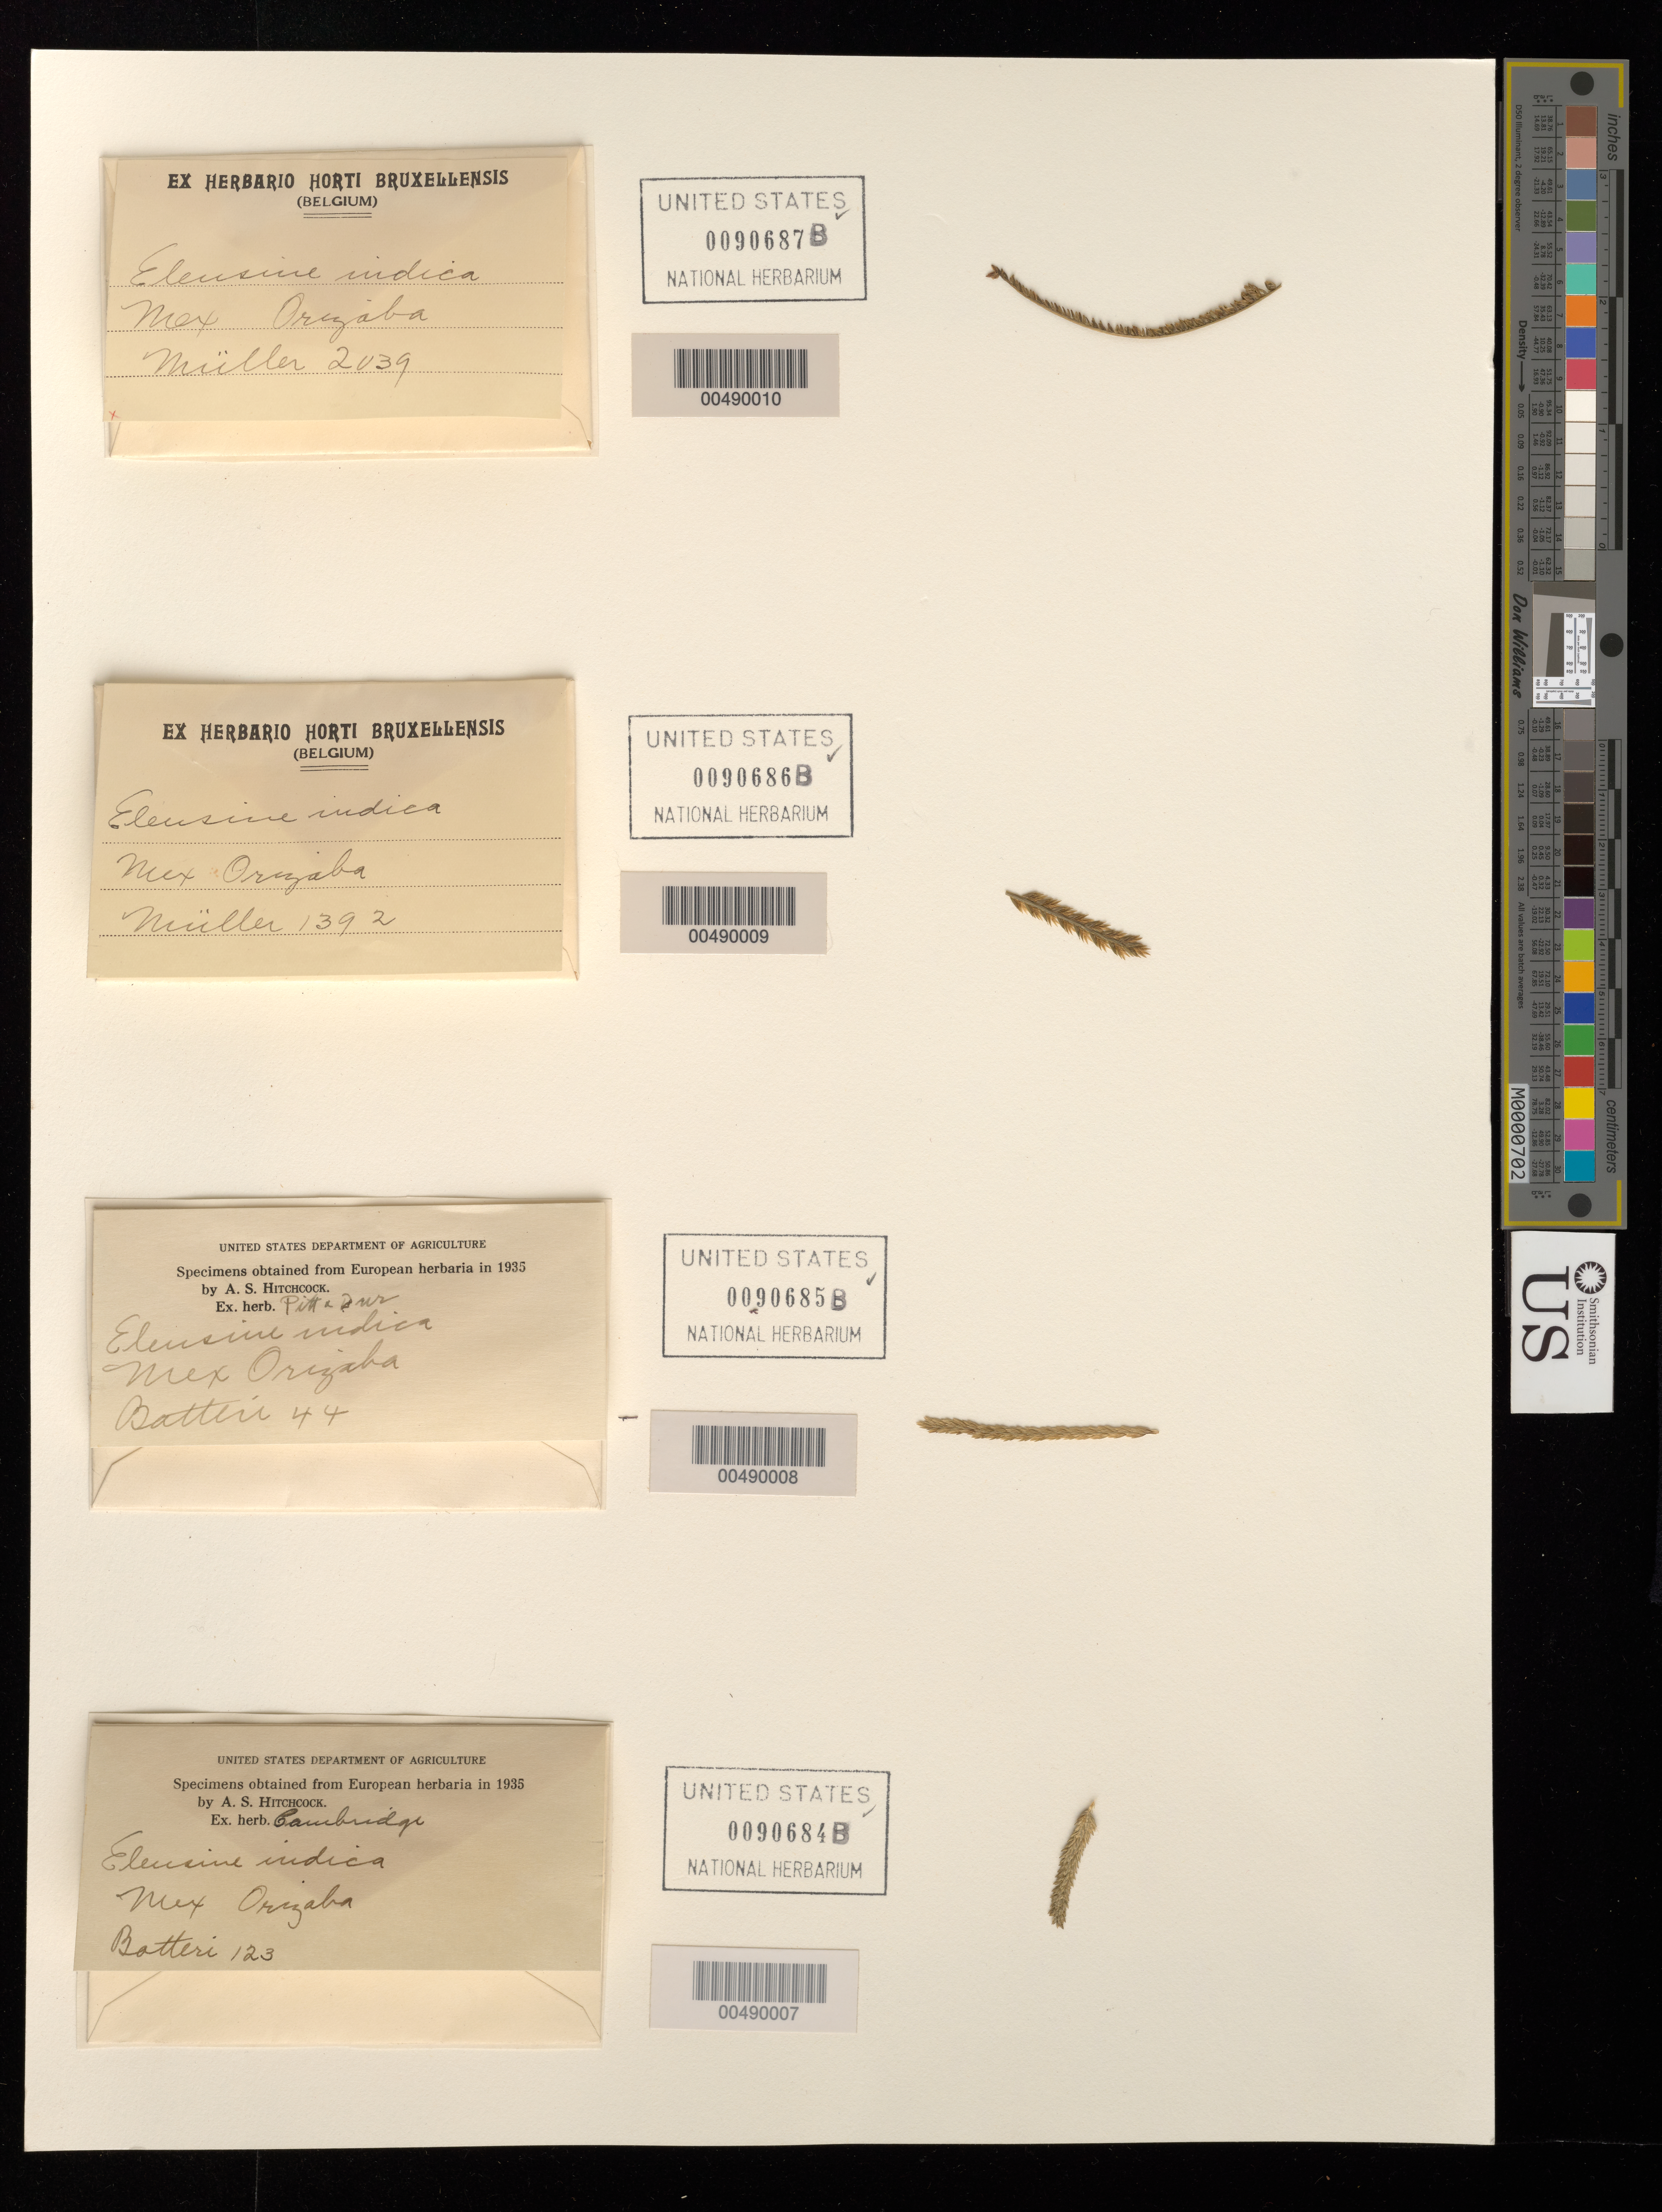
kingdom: Plantae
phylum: Tracheophyta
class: Liliopsida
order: Poales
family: Poaceae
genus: Eleusine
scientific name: Eleusine indica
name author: (L.) Gaertn.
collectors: -- Müller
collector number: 2039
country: Mexico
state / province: Veracruz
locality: Orizaba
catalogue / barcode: US 90687B